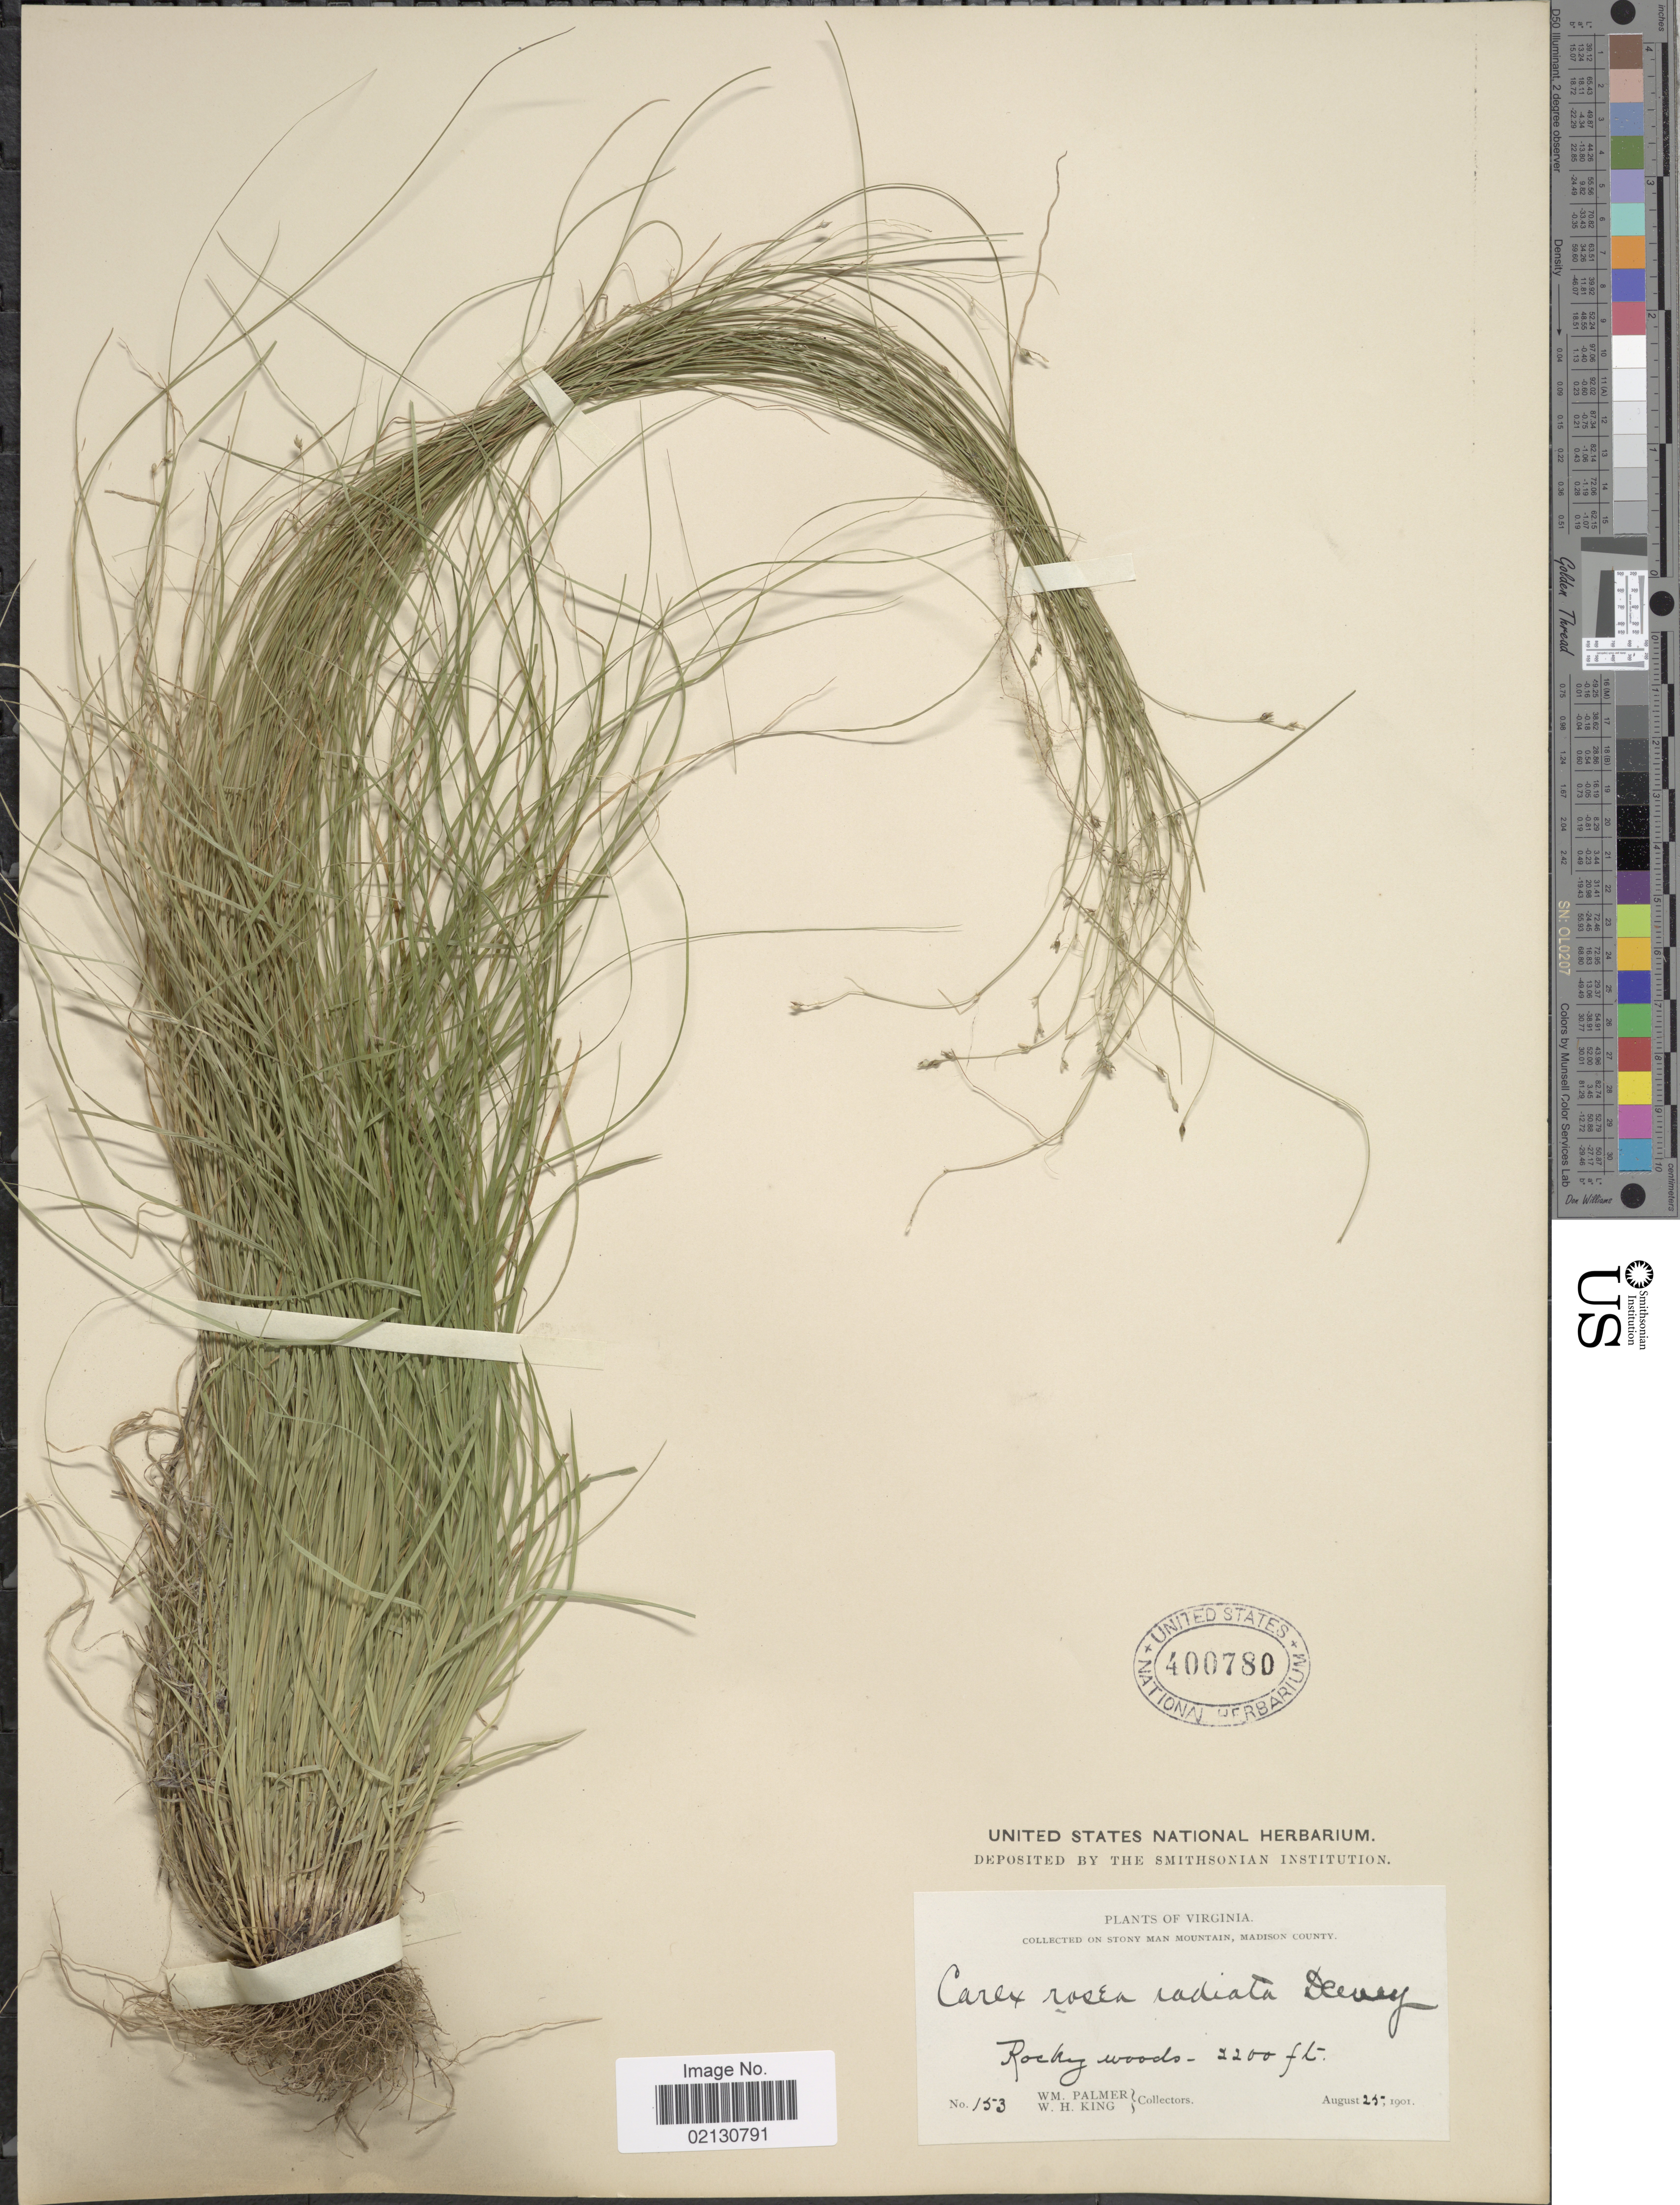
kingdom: Plantae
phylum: Tracheophyta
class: Liliopsida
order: Poales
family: Cyperaceae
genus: Carex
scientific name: Carex radiata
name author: (Wahlenb.) Small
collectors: W. Palmer & W. H. King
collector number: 153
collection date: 1901-08-25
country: United States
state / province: Virginia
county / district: Madison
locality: Stony Man Mountain, Madison County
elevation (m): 671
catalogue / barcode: US 400780